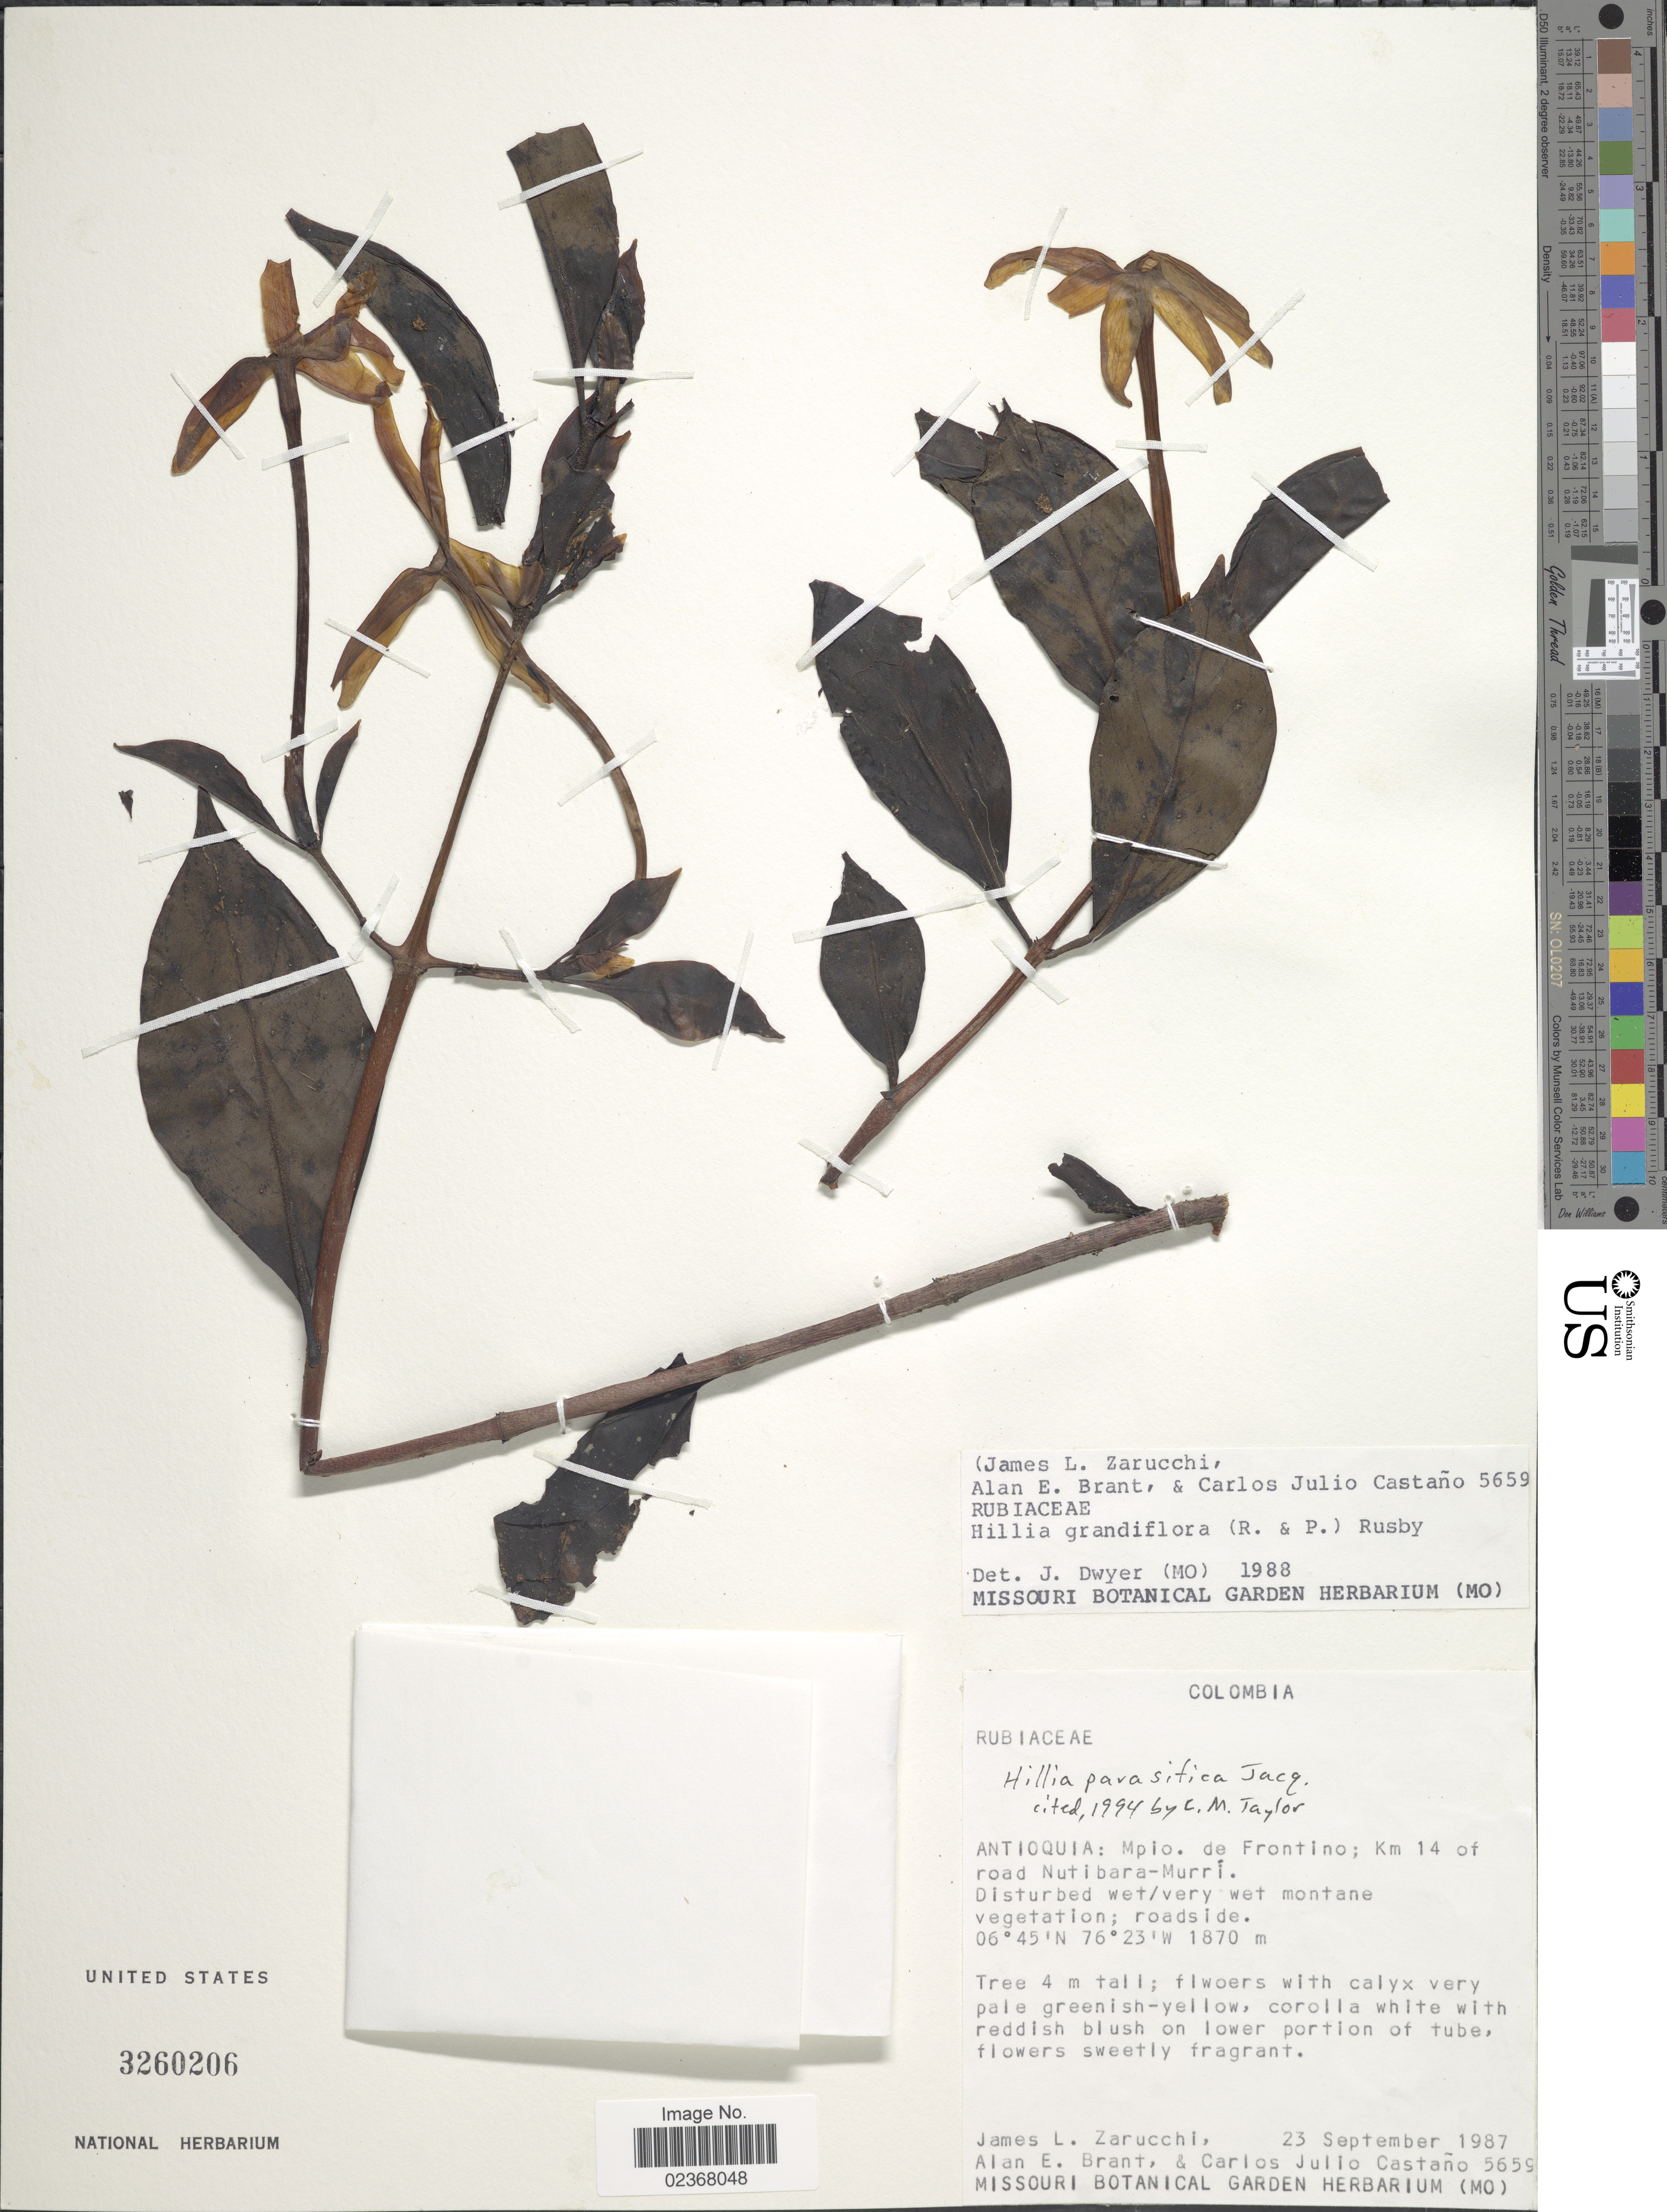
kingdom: Plantae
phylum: Tracheophyta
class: Magnoliopsida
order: Gentianales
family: Rubiaceae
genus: Hillia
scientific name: Hillia parasitica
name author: Jacq.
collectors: J. L. Zarucchi, A. Brant & C. Castaño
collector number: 5659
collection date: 1987-09-23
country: Colombia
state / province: Antioquia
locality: Mpio. de Frontino, Km 14 of road Nutibara-Murri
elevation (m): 1870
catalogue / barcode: US 3260206